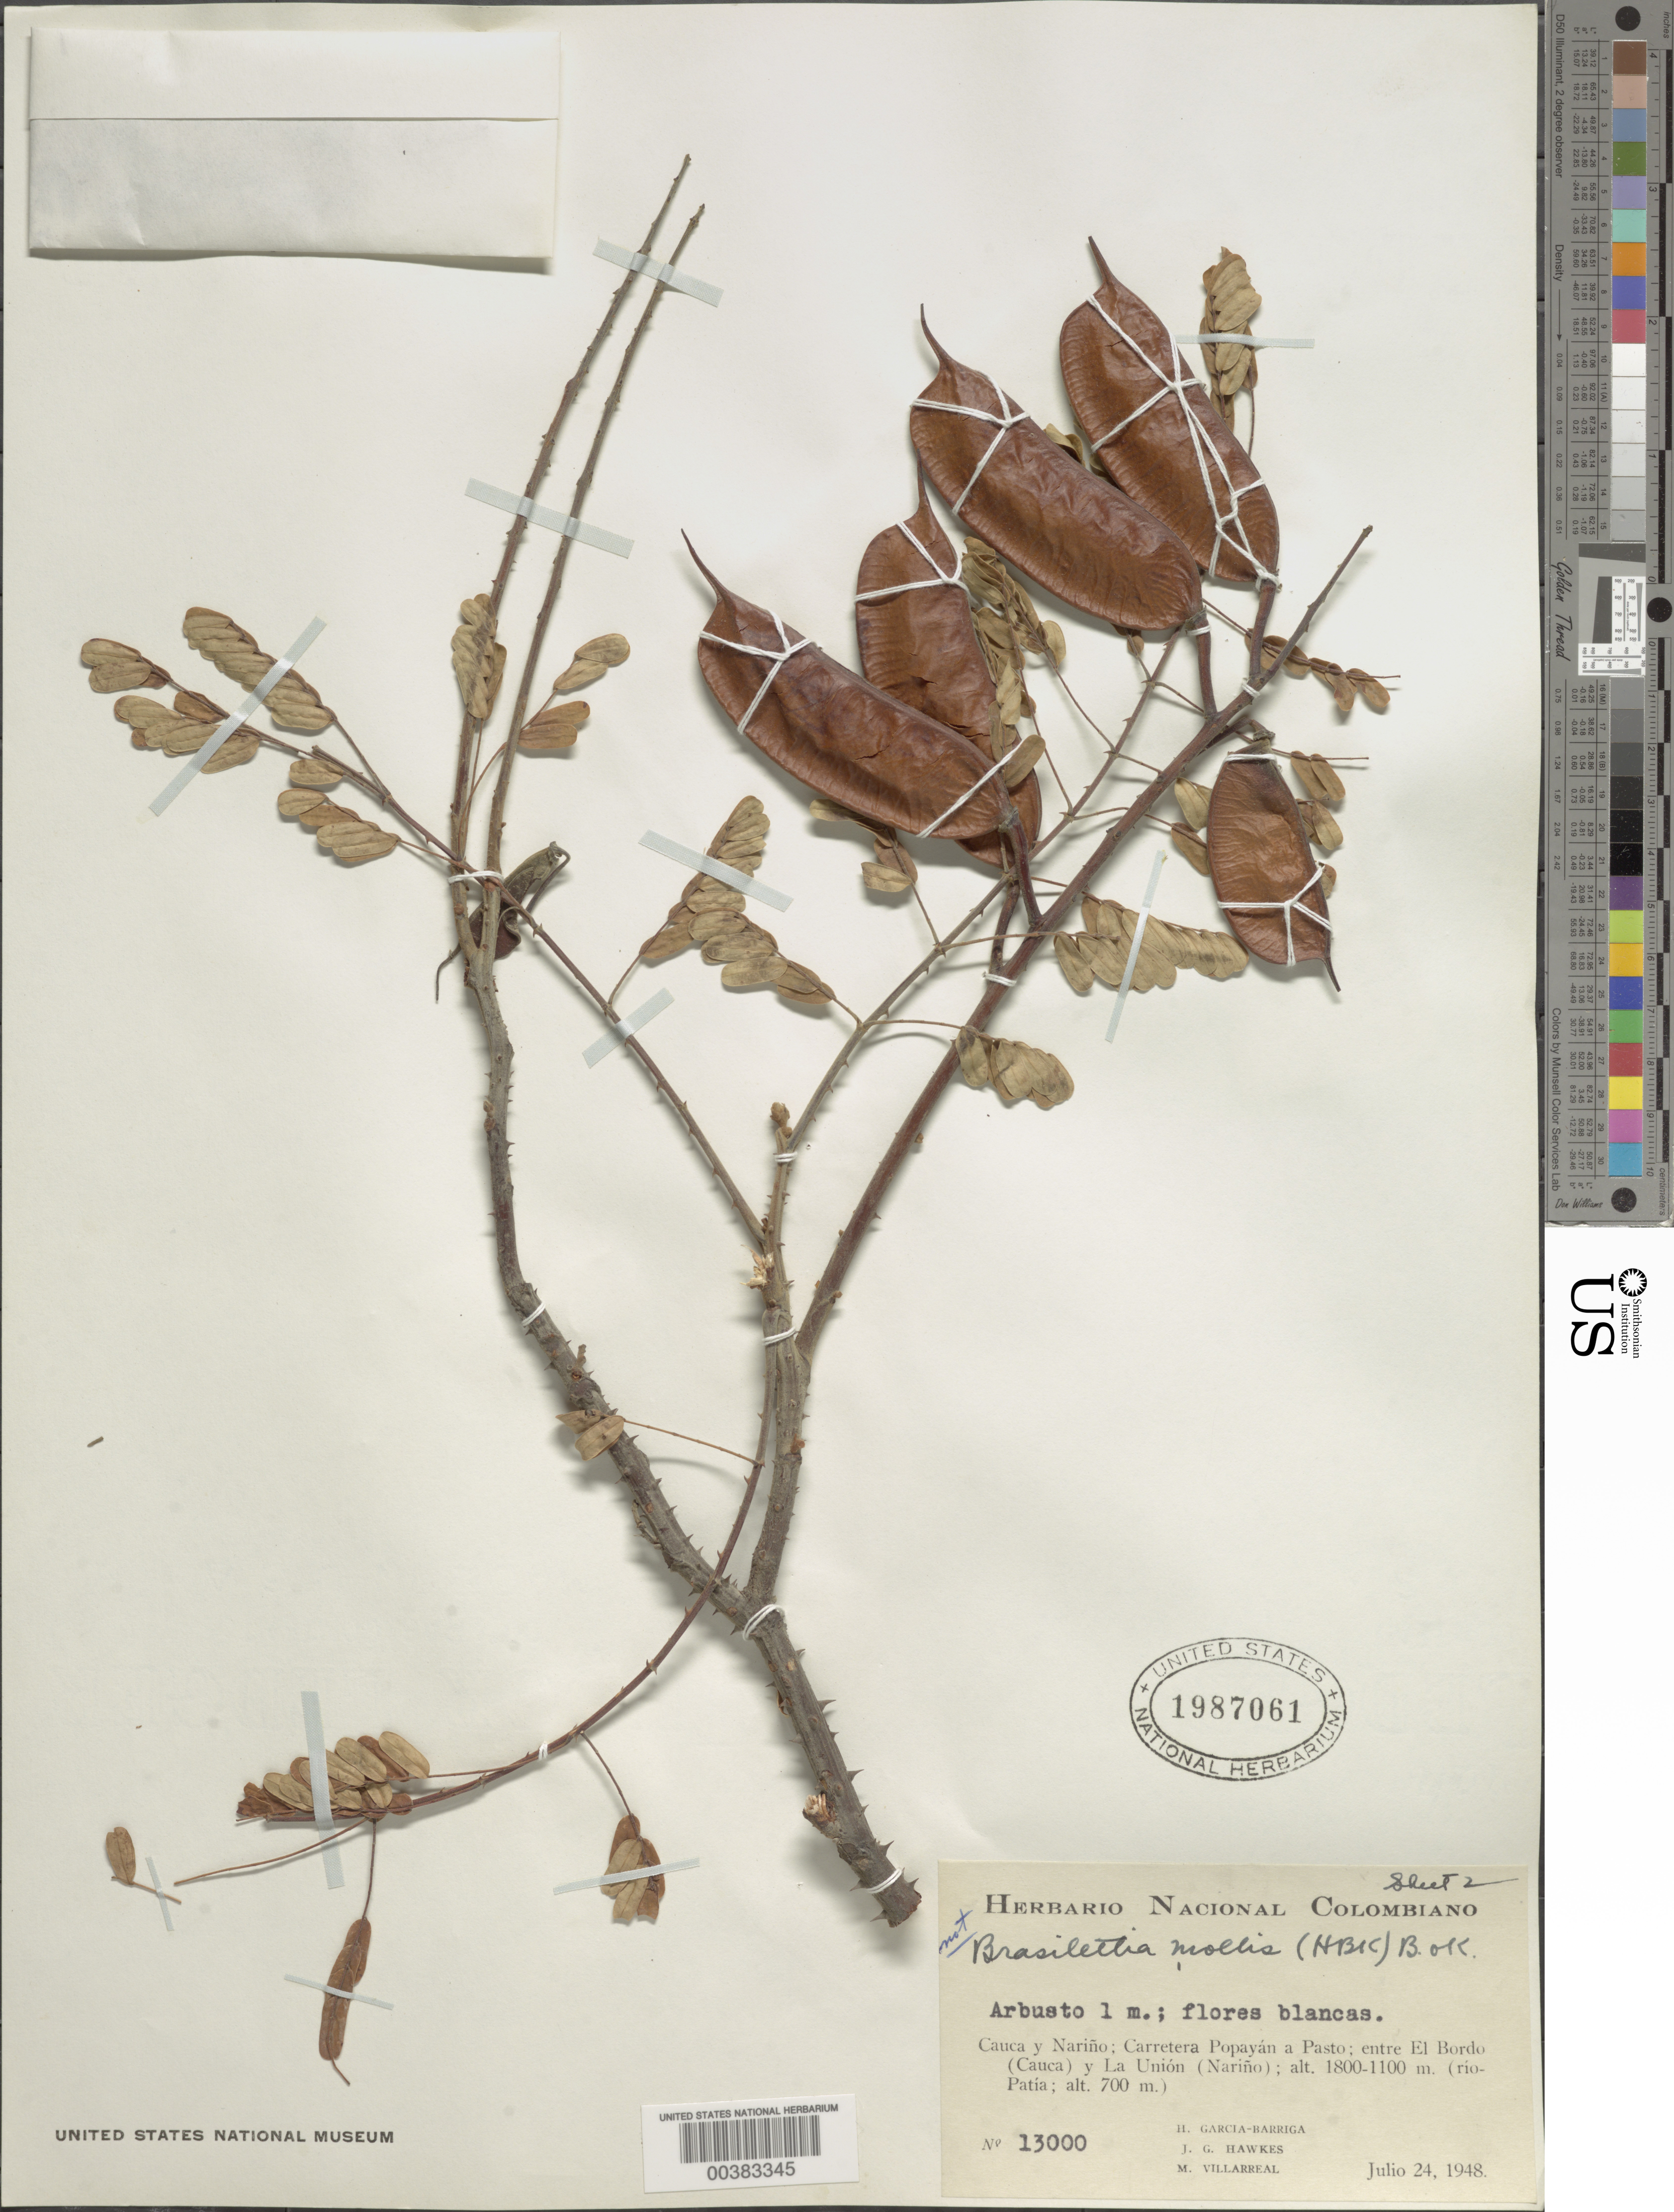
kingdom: Plantae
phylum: Tracheophyta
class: Magnoliopsida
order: Fabales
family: Fabaceae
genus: Biancaea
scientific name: Biancaea decapetala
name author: (Roth) O. Deg.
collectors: H. García Barriga, J. Hawkes & M. Villarreal V.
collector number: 13000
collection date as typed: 24 Jul 1948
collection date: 1948-07-24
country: Colombia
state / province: Cauca / Nariño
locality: Carretera Popayan a Pasto; entre el Bordo (Cauca) y La Union (Narino)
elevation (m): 700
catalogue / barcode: US 1987061